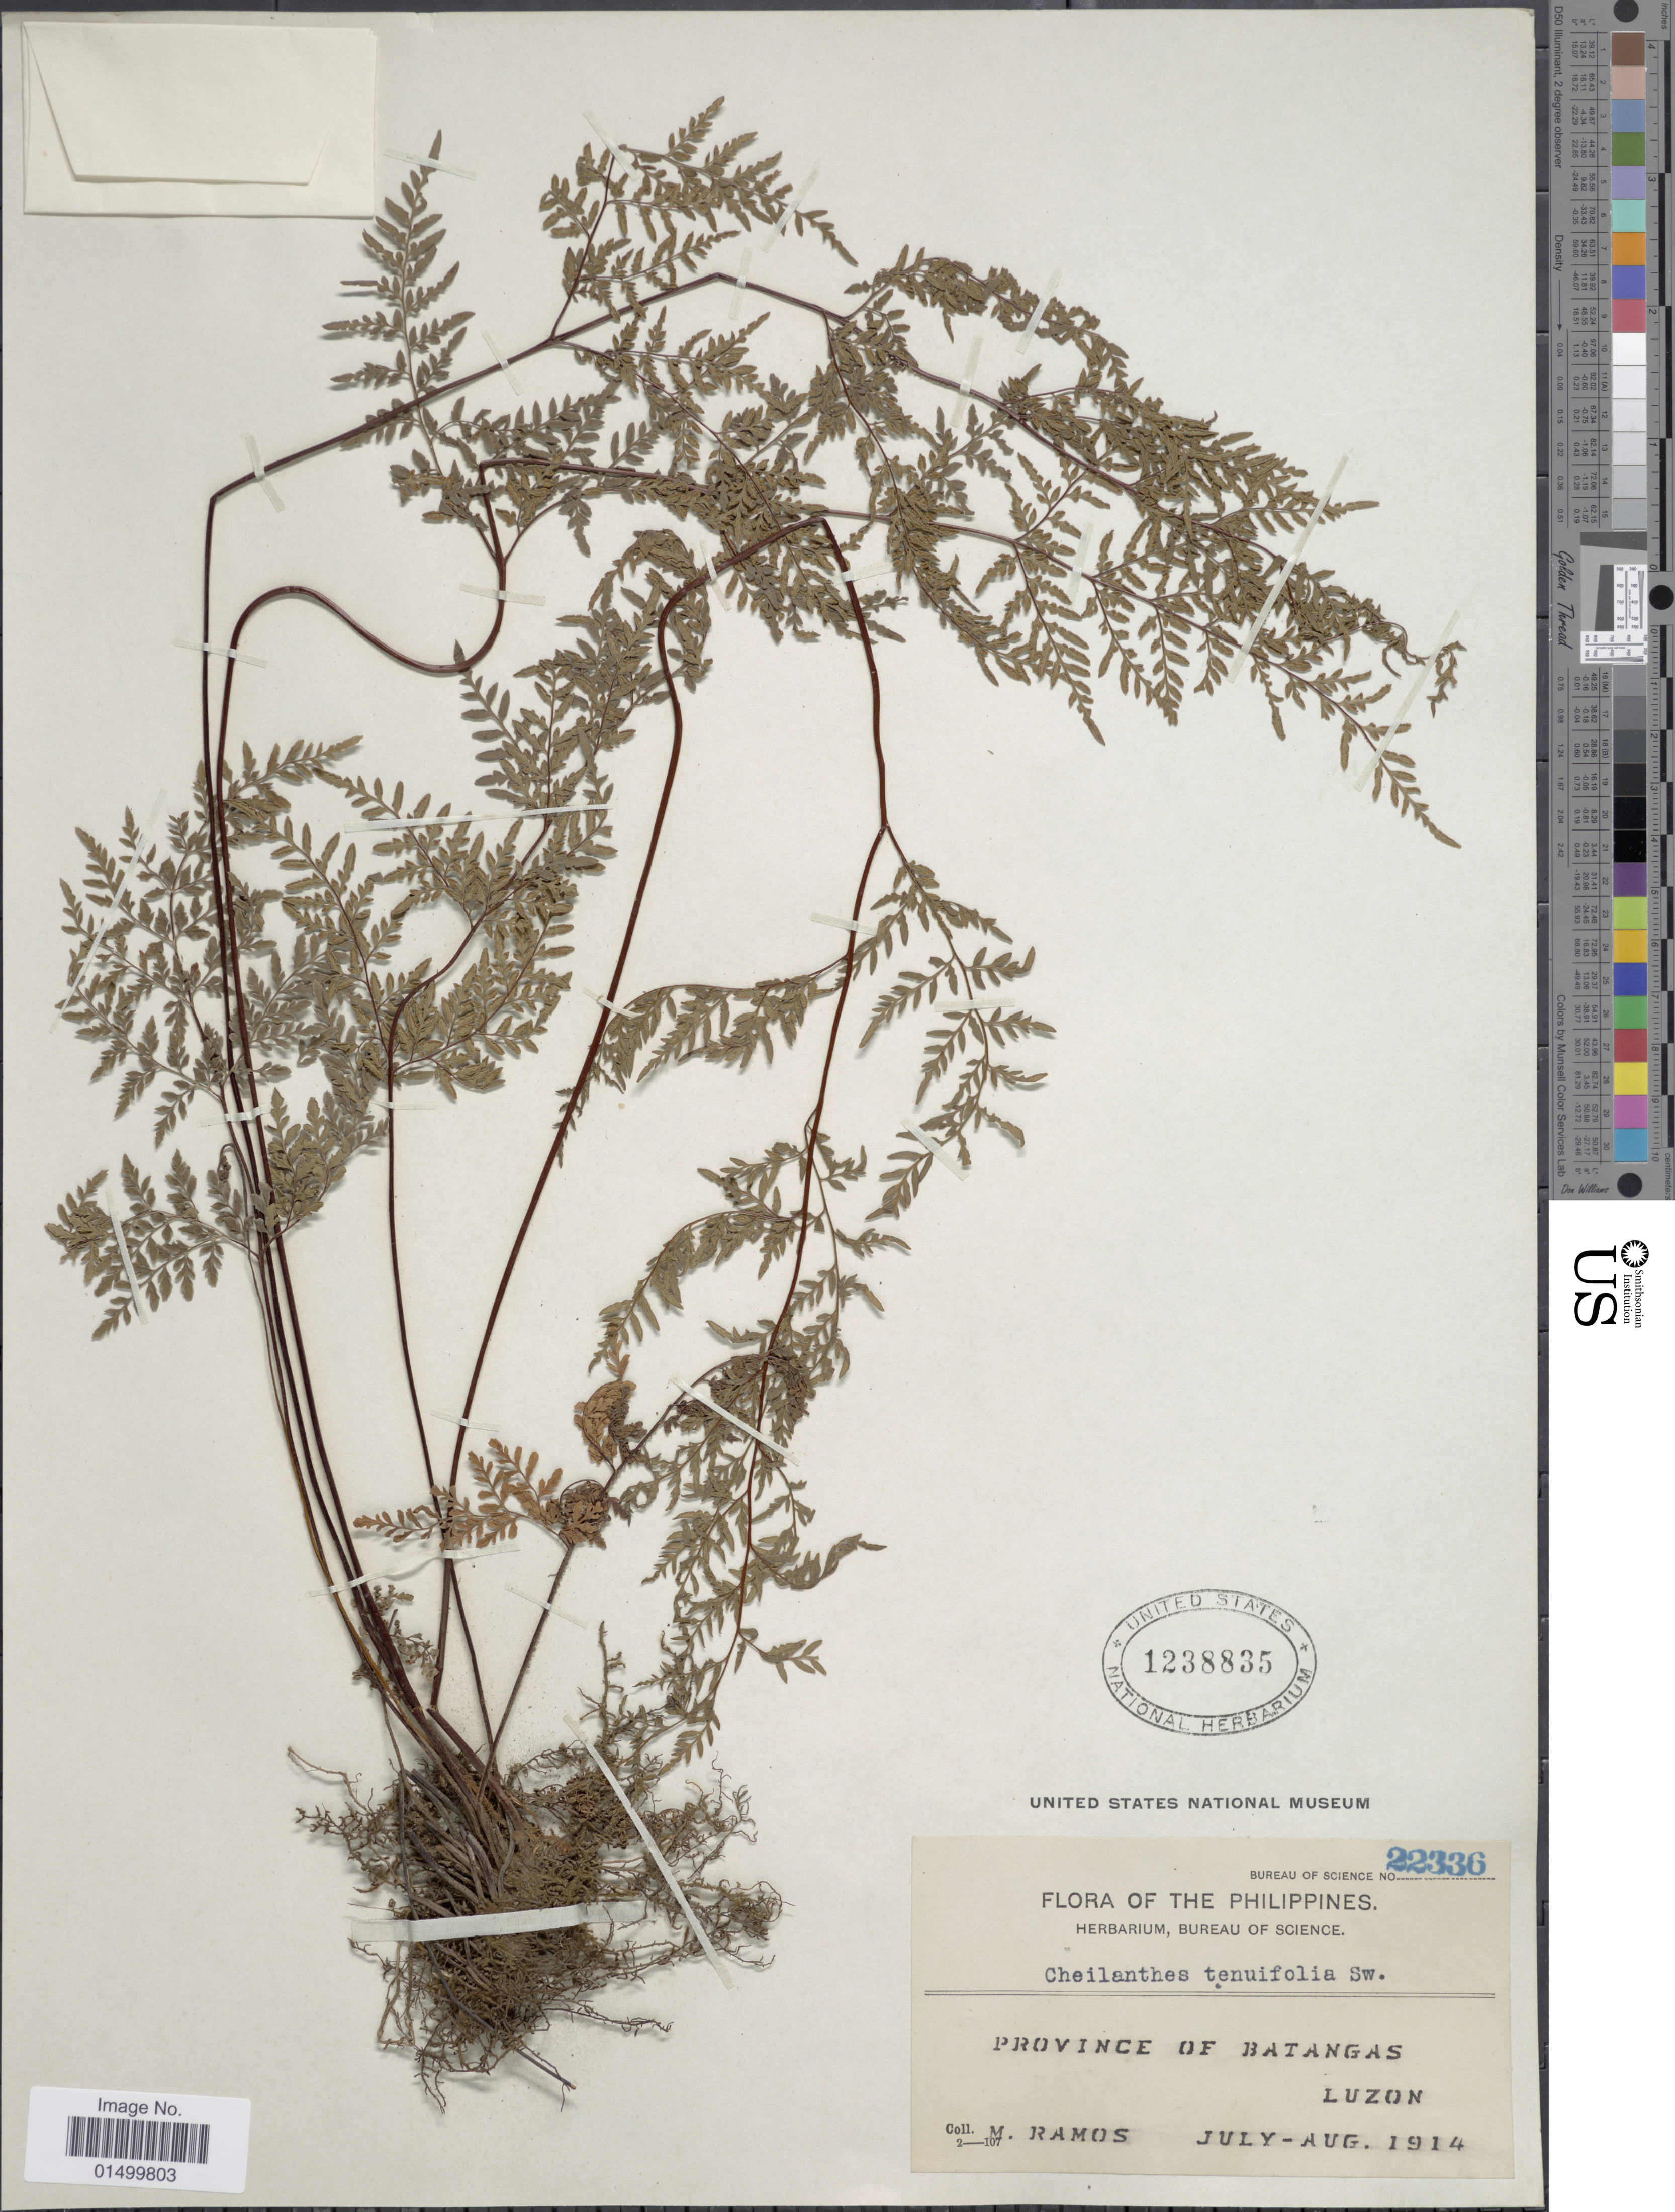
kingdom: Plantae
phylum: Tracheophyta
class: Polypodiopsida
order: Polypodiales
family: Pteridaceae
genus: Cheilanthes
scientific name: Cheilanthes tenuifolia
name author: (Burm. f.) Sw.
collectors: M. Ramos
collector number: Bureau of Science 22336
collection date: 1914-07/1914-08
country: Philippines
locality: Province of Batangas, Luzon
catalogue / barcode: US 1238835